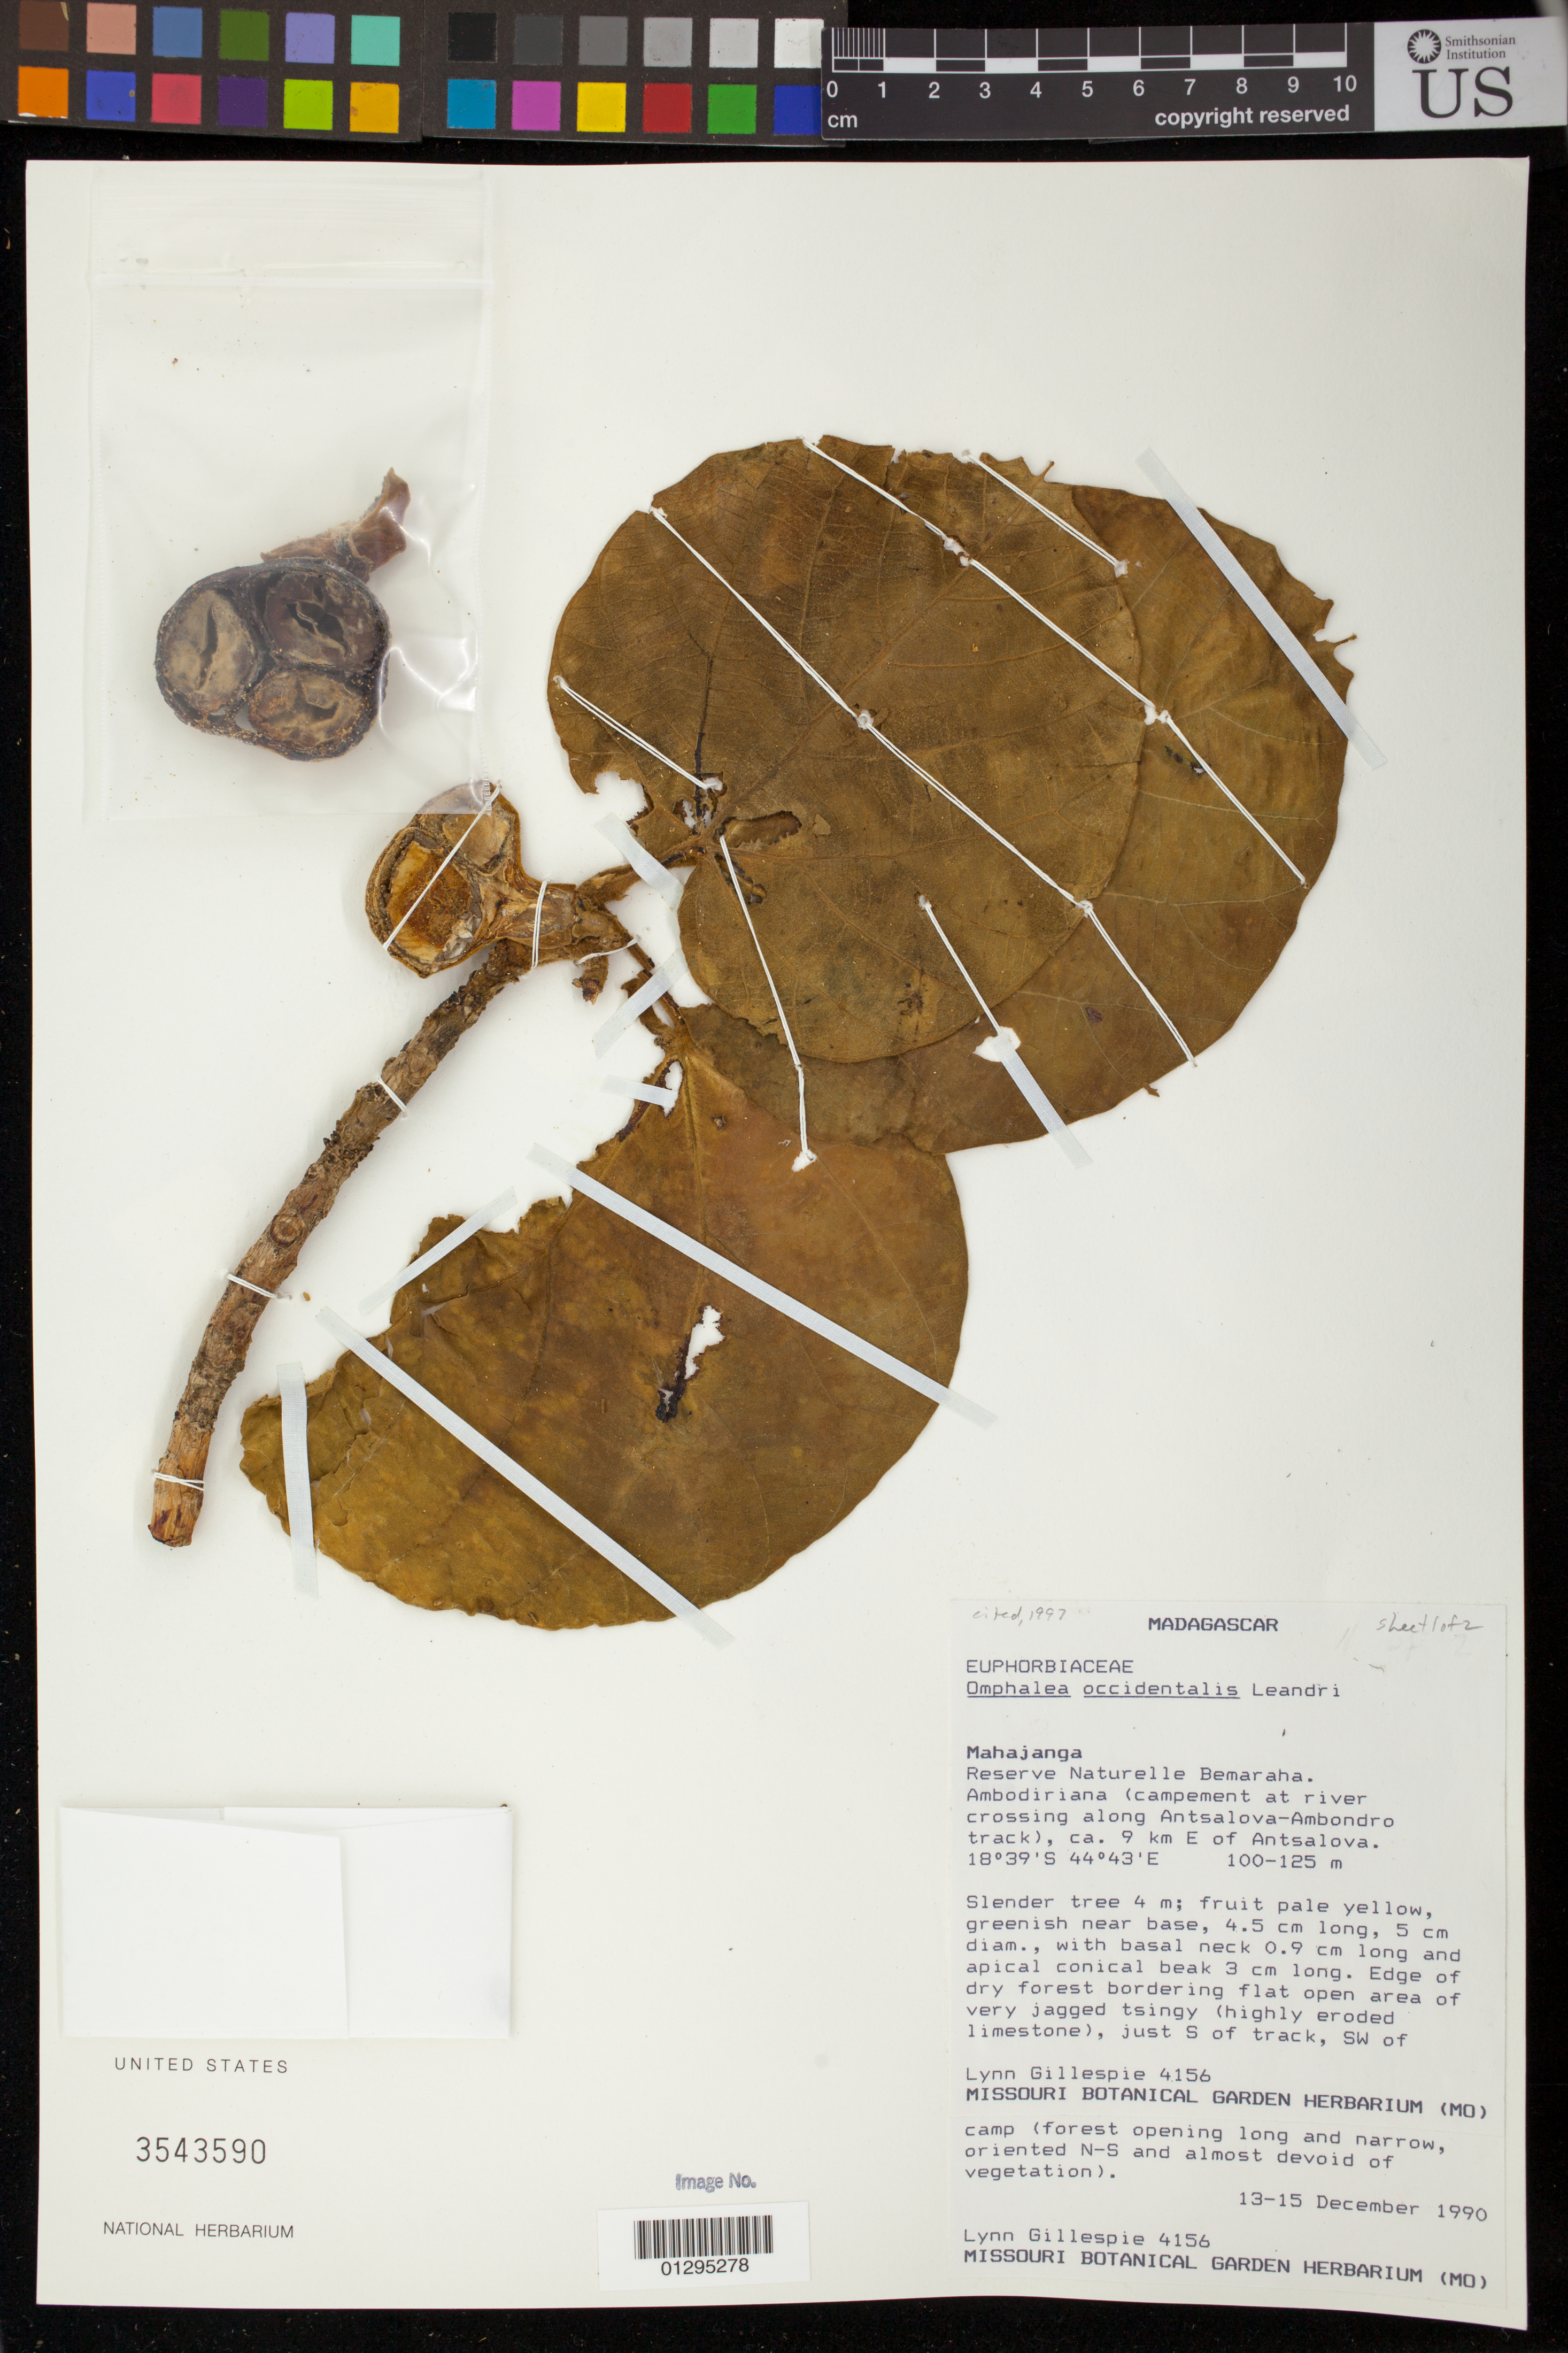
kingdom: Plantae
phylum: Tracheophyta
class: Magnoliopsida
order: Malpighiales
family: Euphorbiaceae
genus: Omphalea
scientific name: Omphalea occidentalis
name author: Leandri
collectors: L. J. Gillespie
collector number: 4156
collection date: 1990-12-13/1990-12-15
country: Madagascar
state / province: Boeny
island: Madagascar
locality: Mahajanga. Reserve Naturelle Bemaraha. Ambodiriana (campement at river crossing along Antsalova-Ambondro track), ca. 9 km E Antsalova.Just S of track, SW of camp.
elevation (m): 100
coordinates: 18°39'S, 44°43'E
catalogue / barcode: US 3543590